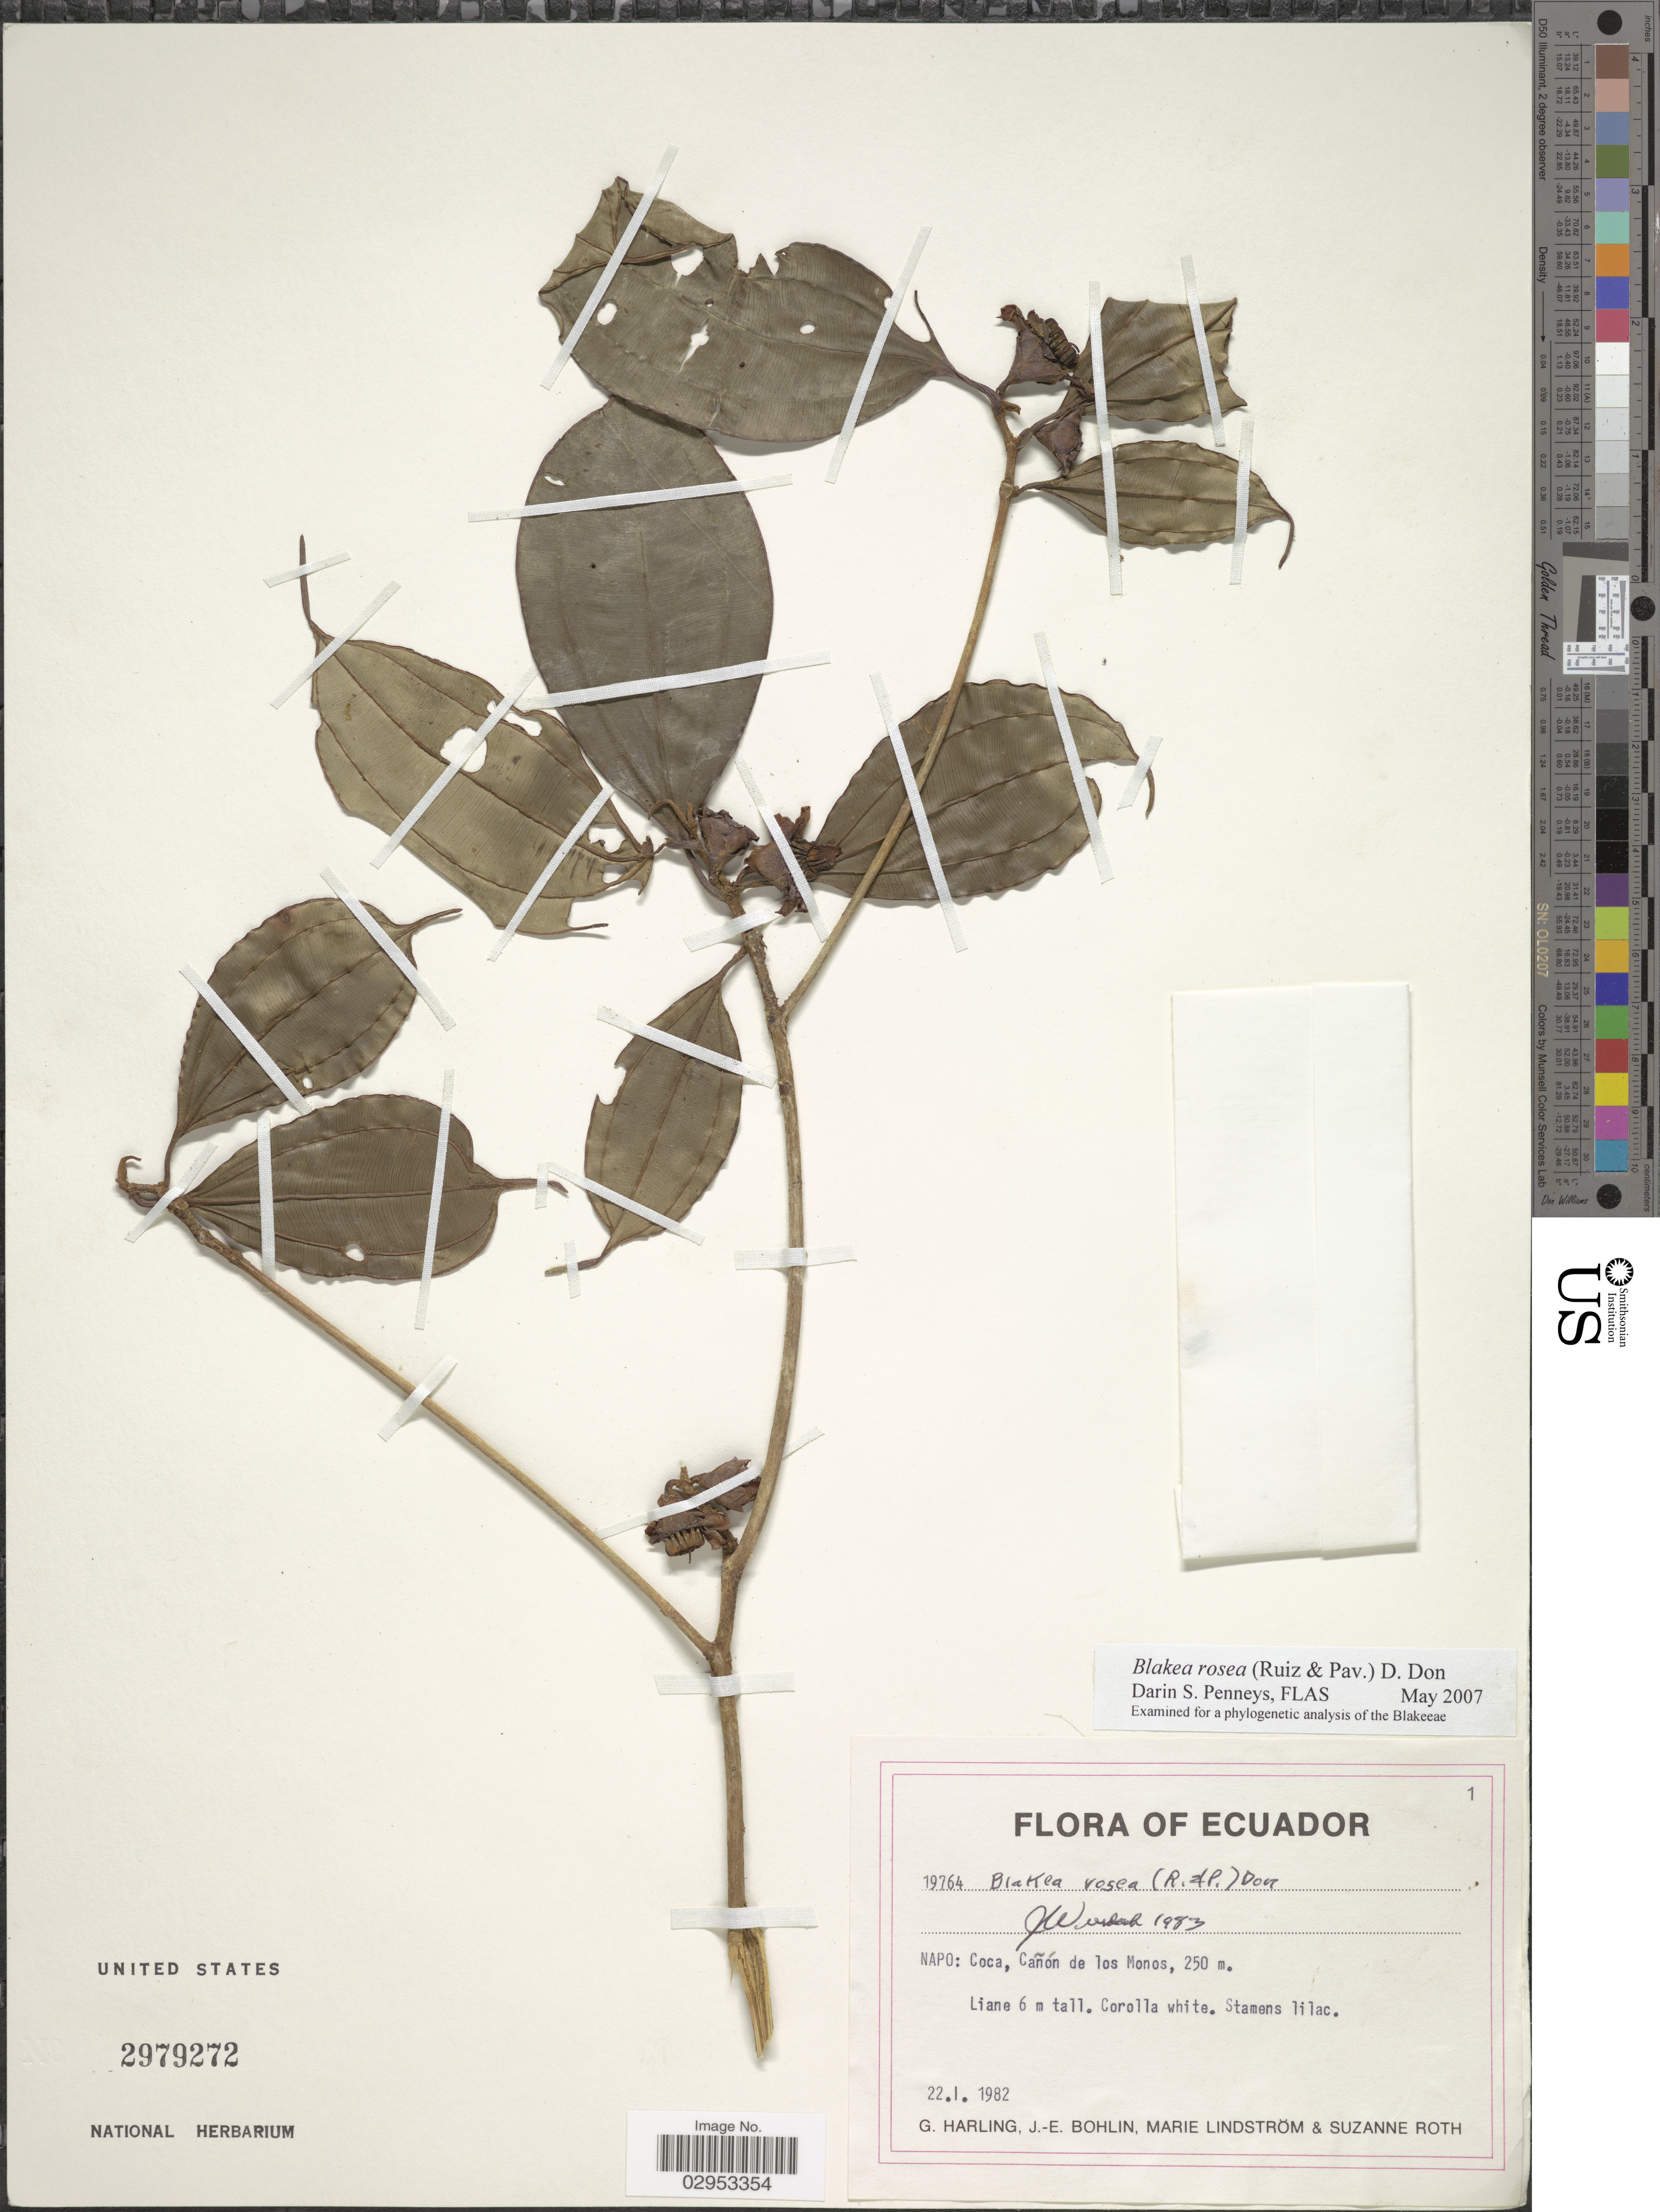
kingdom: Plantae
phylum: Tracheophyta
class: Magnoliopsida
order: Myrtales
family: Melastomataceae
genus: Blakea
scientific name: Blakea rosea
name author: D. Don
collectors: G. Harling, J. Bohlin, M. Lindström & S. Roth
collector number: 19764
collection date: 1982-01-22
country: Ecuador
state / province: Napo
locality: Coca, Cañón de los Monos.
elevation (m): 250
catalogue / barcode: US 2979272